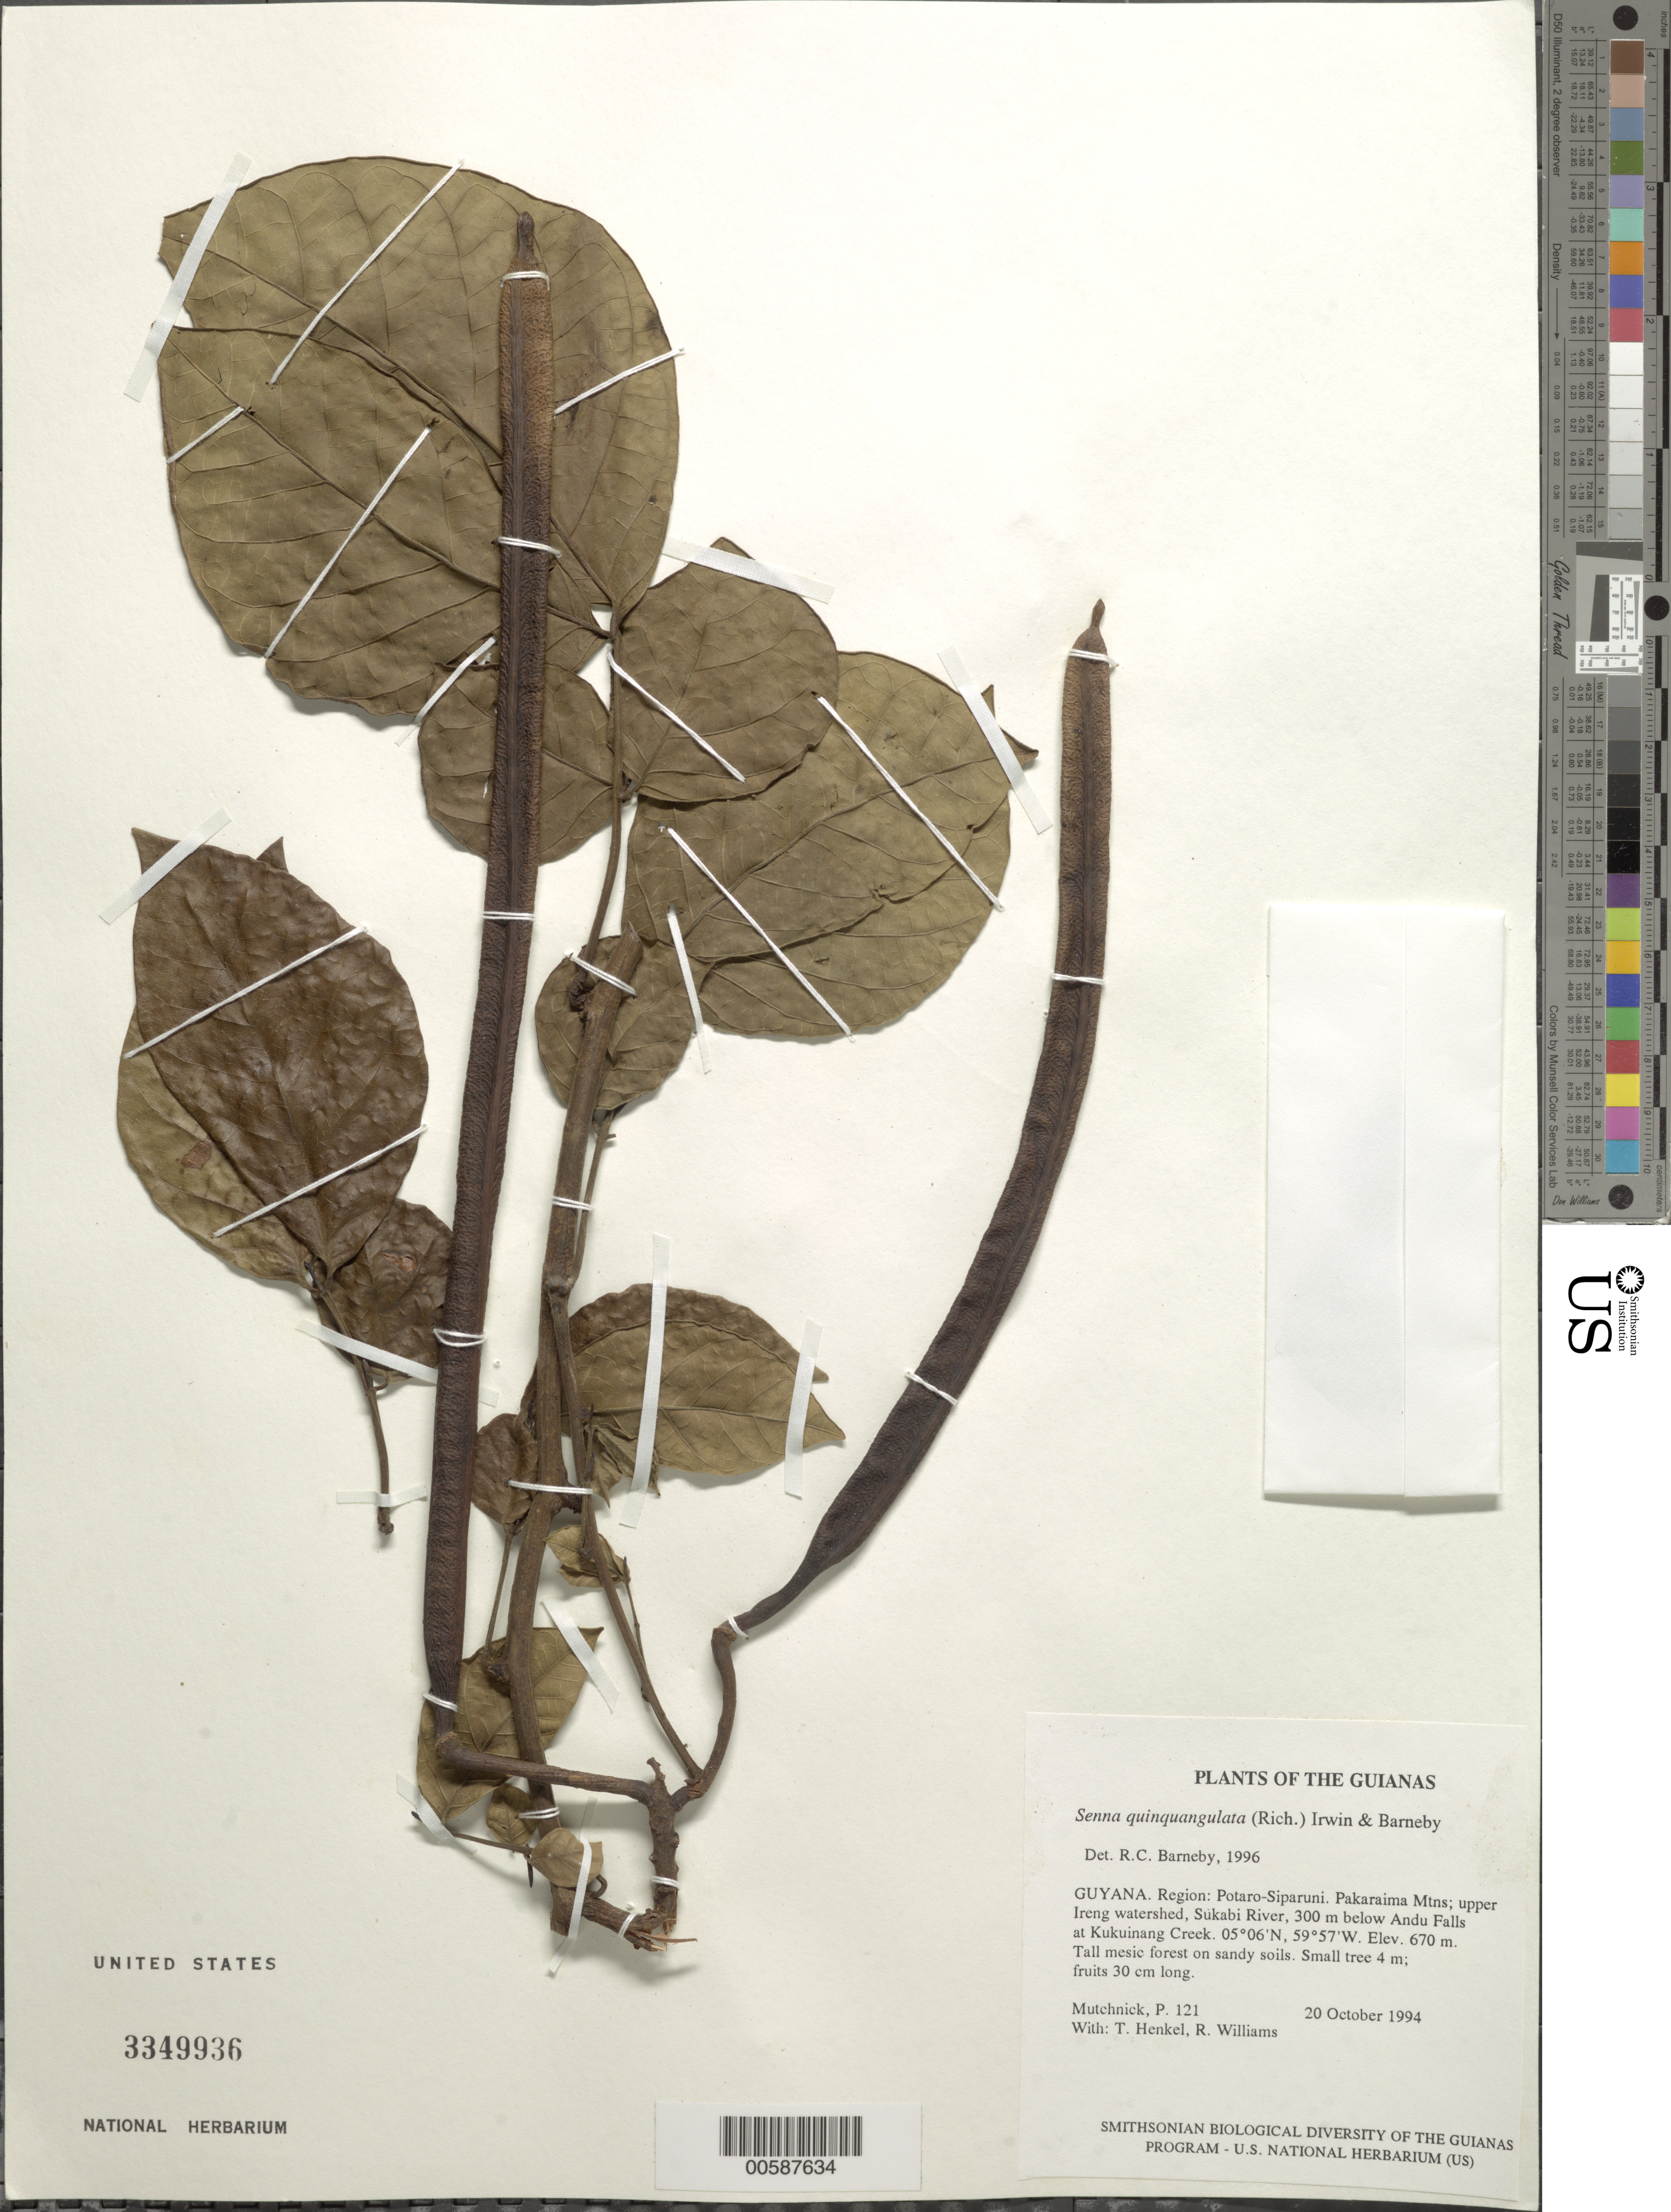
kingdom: Plantae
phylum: Tracheophyta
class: Magnoliopsida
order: Fabales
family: Fabaceae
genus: Senna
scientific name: Senna quinquangulata var. quinquangulata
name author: H.S. Irwin & Barneby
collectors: P. Mutchnick, T. Henkel & R. Williams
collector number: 121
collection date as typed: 20 October 1994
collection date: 1994-10-20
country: Guyana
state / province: Potaro-Siparuni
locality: Pakaraima Mtns; upper Ireng watershed, Sukabi River, 300 m below Andu Falls at Kukuinang Creek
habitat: Tall mesic forest on sandy soils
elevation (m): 670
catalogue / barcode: US 3349936